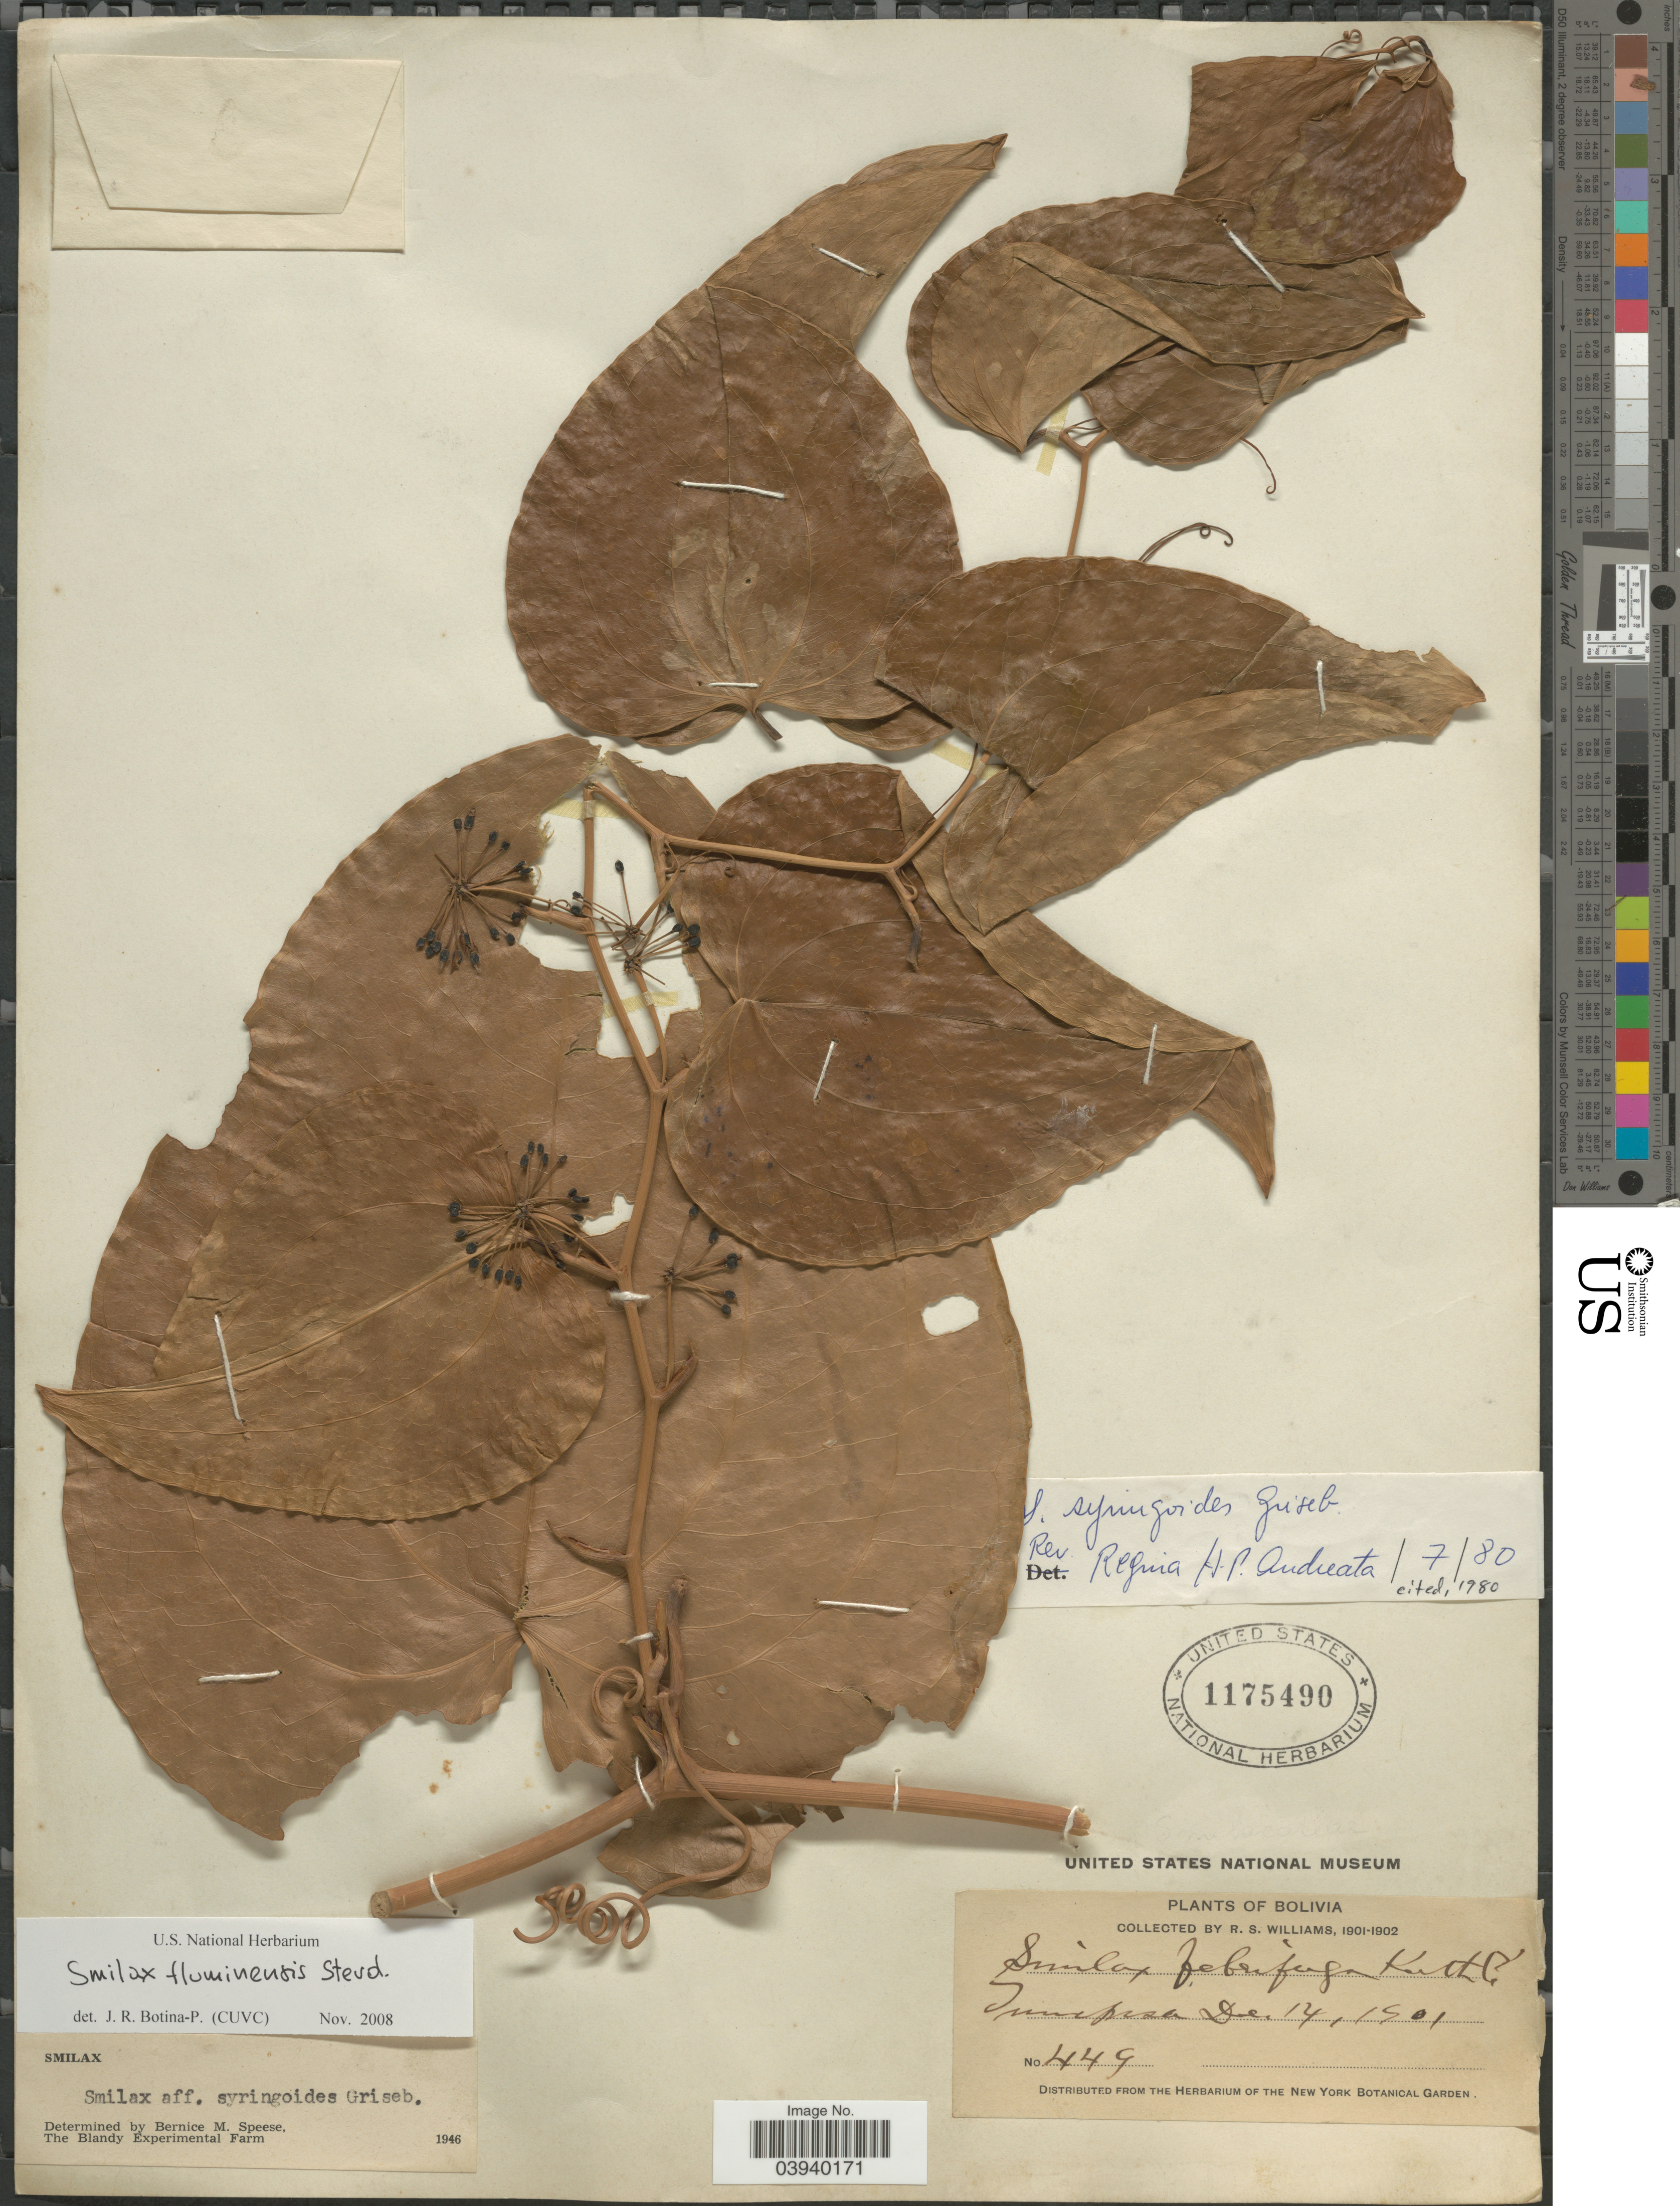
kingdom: Plantae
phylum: Tracheophyta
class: Liliopsida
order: Liliales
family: Smilacaceae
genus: Smilax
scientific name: Smilax fluminensis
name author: Steud.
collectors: R. S. Williams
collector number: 449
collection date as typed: Dec. 14, 1901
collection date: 1901-12-14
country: Bolivia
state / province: La Paz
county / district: Iturralde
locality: Tumupasa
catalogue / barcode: US 1175490